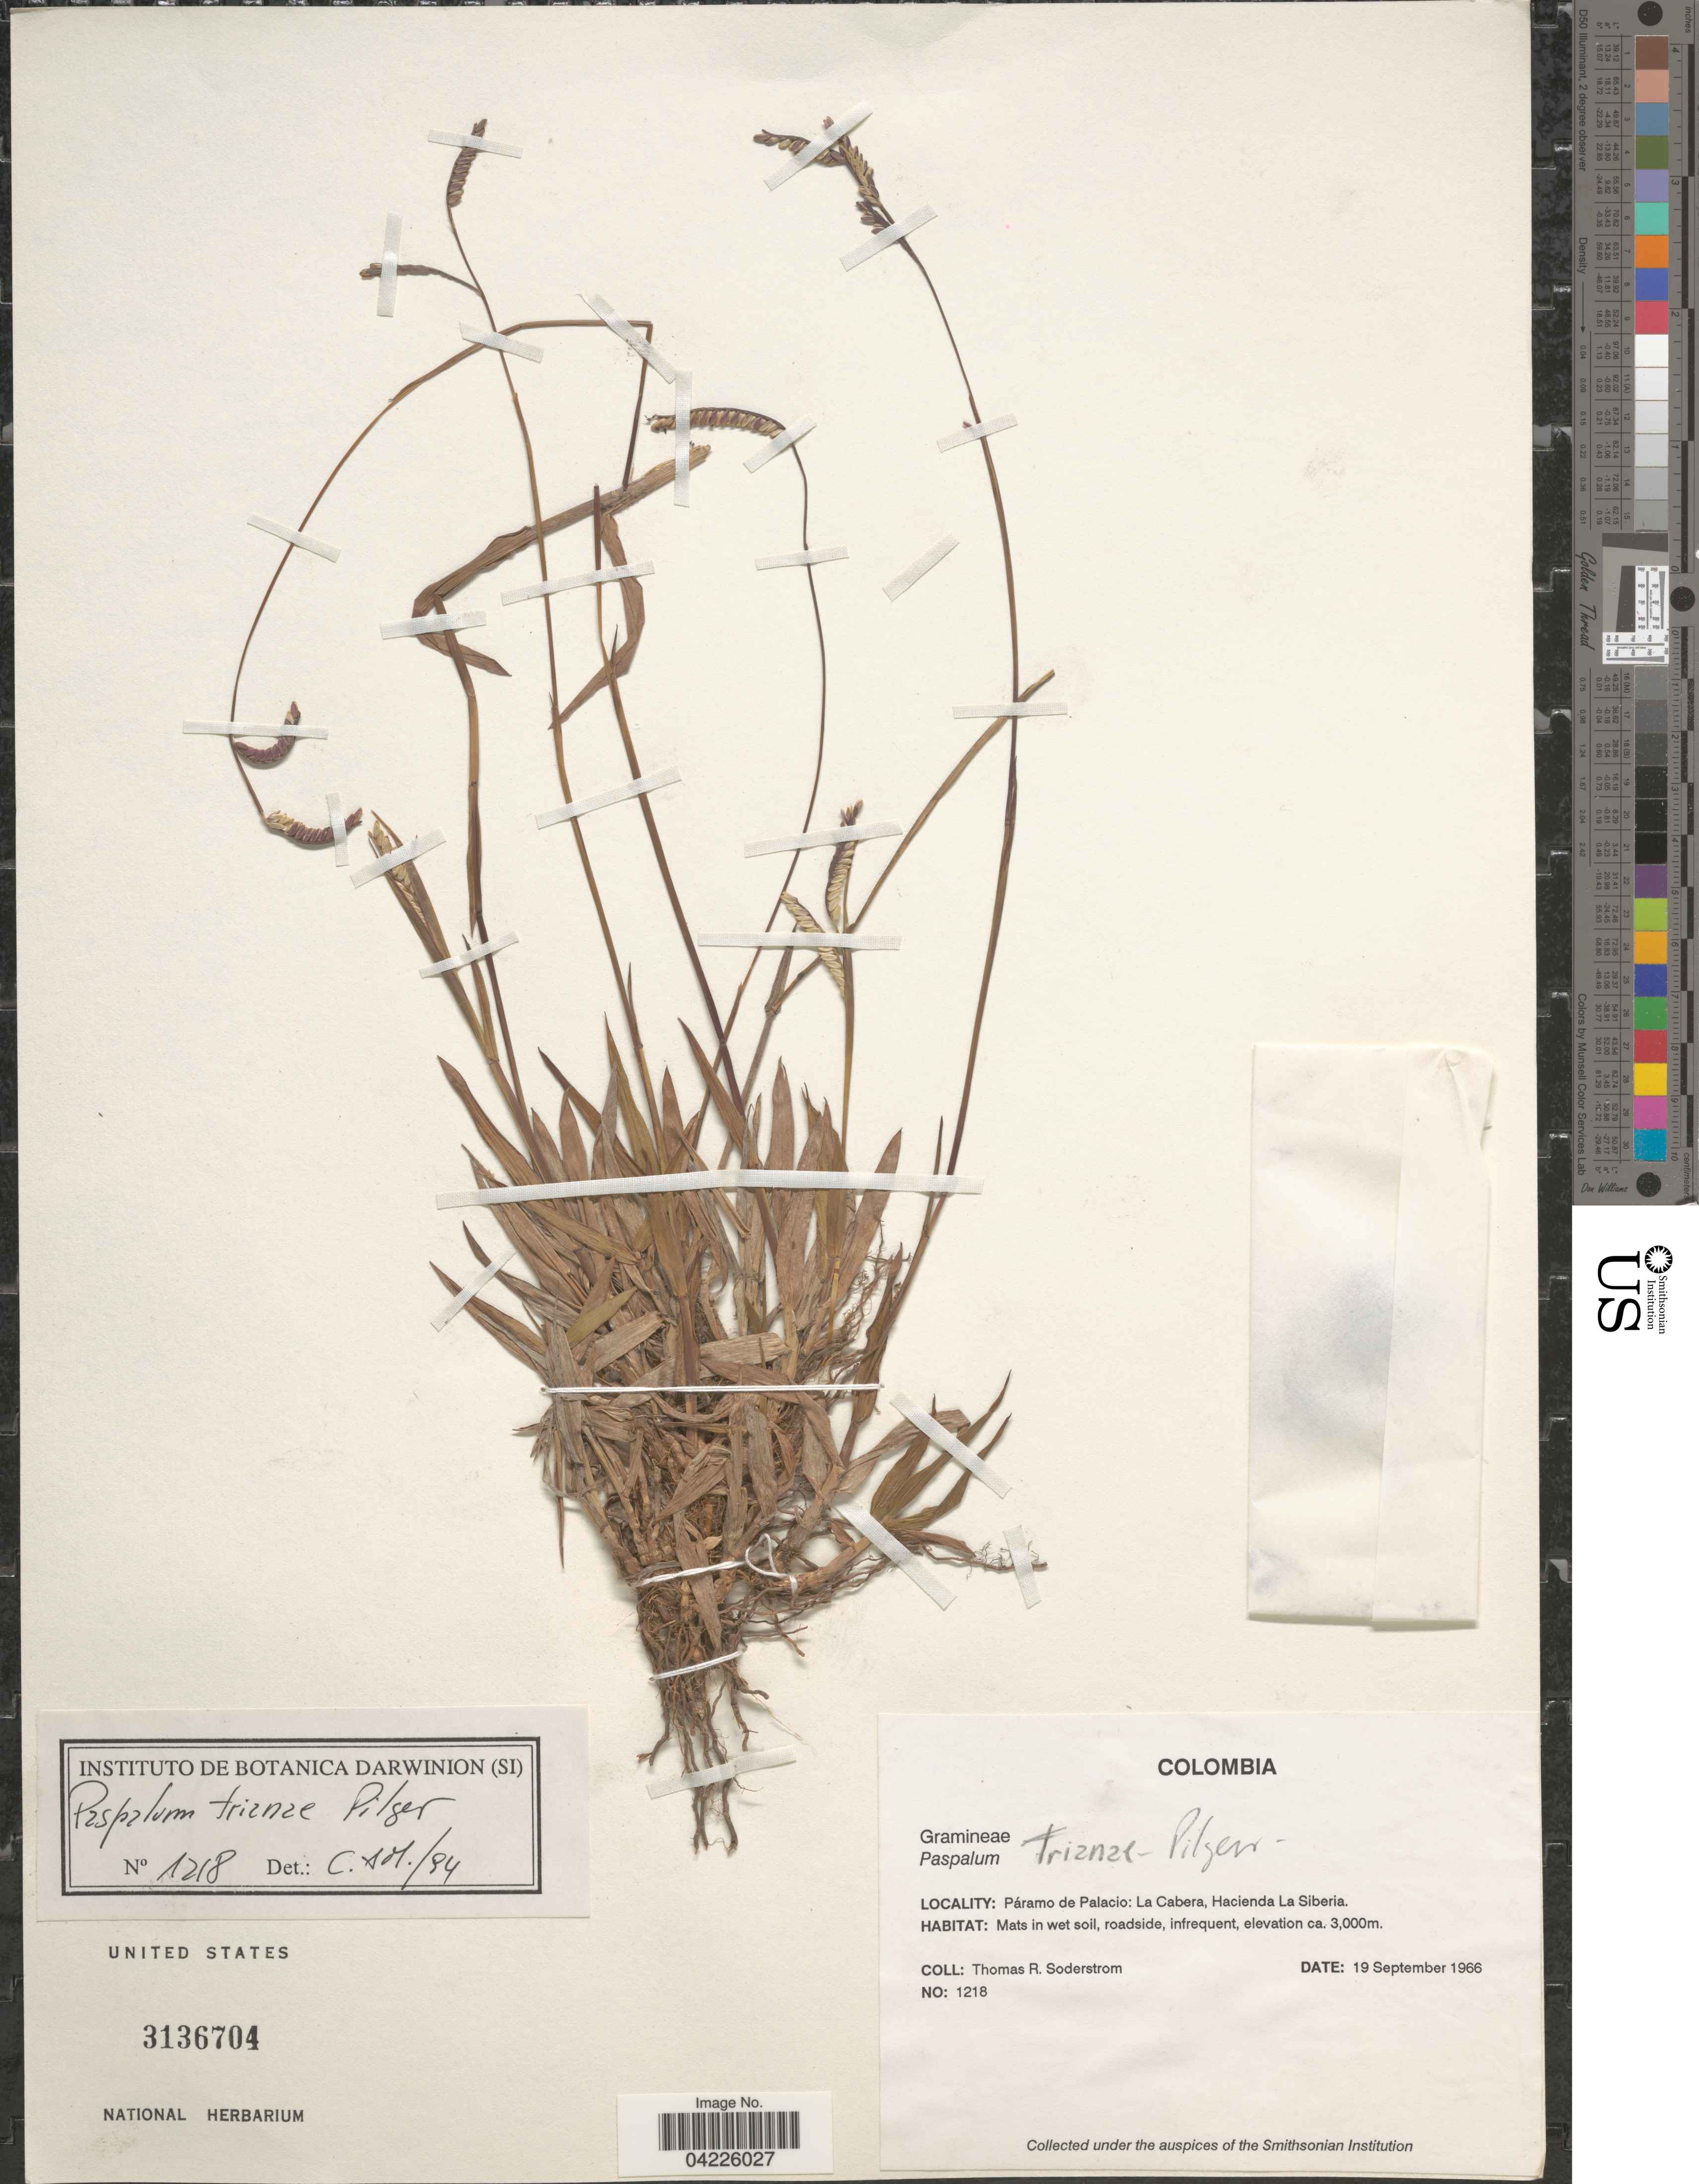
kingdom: Plantae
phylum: Tracheophyta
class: Liliopsida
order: Poales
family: Poaceae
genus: Paspalum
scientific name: Paspalum trianae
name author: Pilg.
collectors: T. R. Soderstrom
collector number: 1218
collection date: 1966-09-19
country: Colombia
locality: Páramo de Palacio: La Cabera, Hacienda La Siberia.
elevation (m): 3000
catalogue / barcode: US 3136704